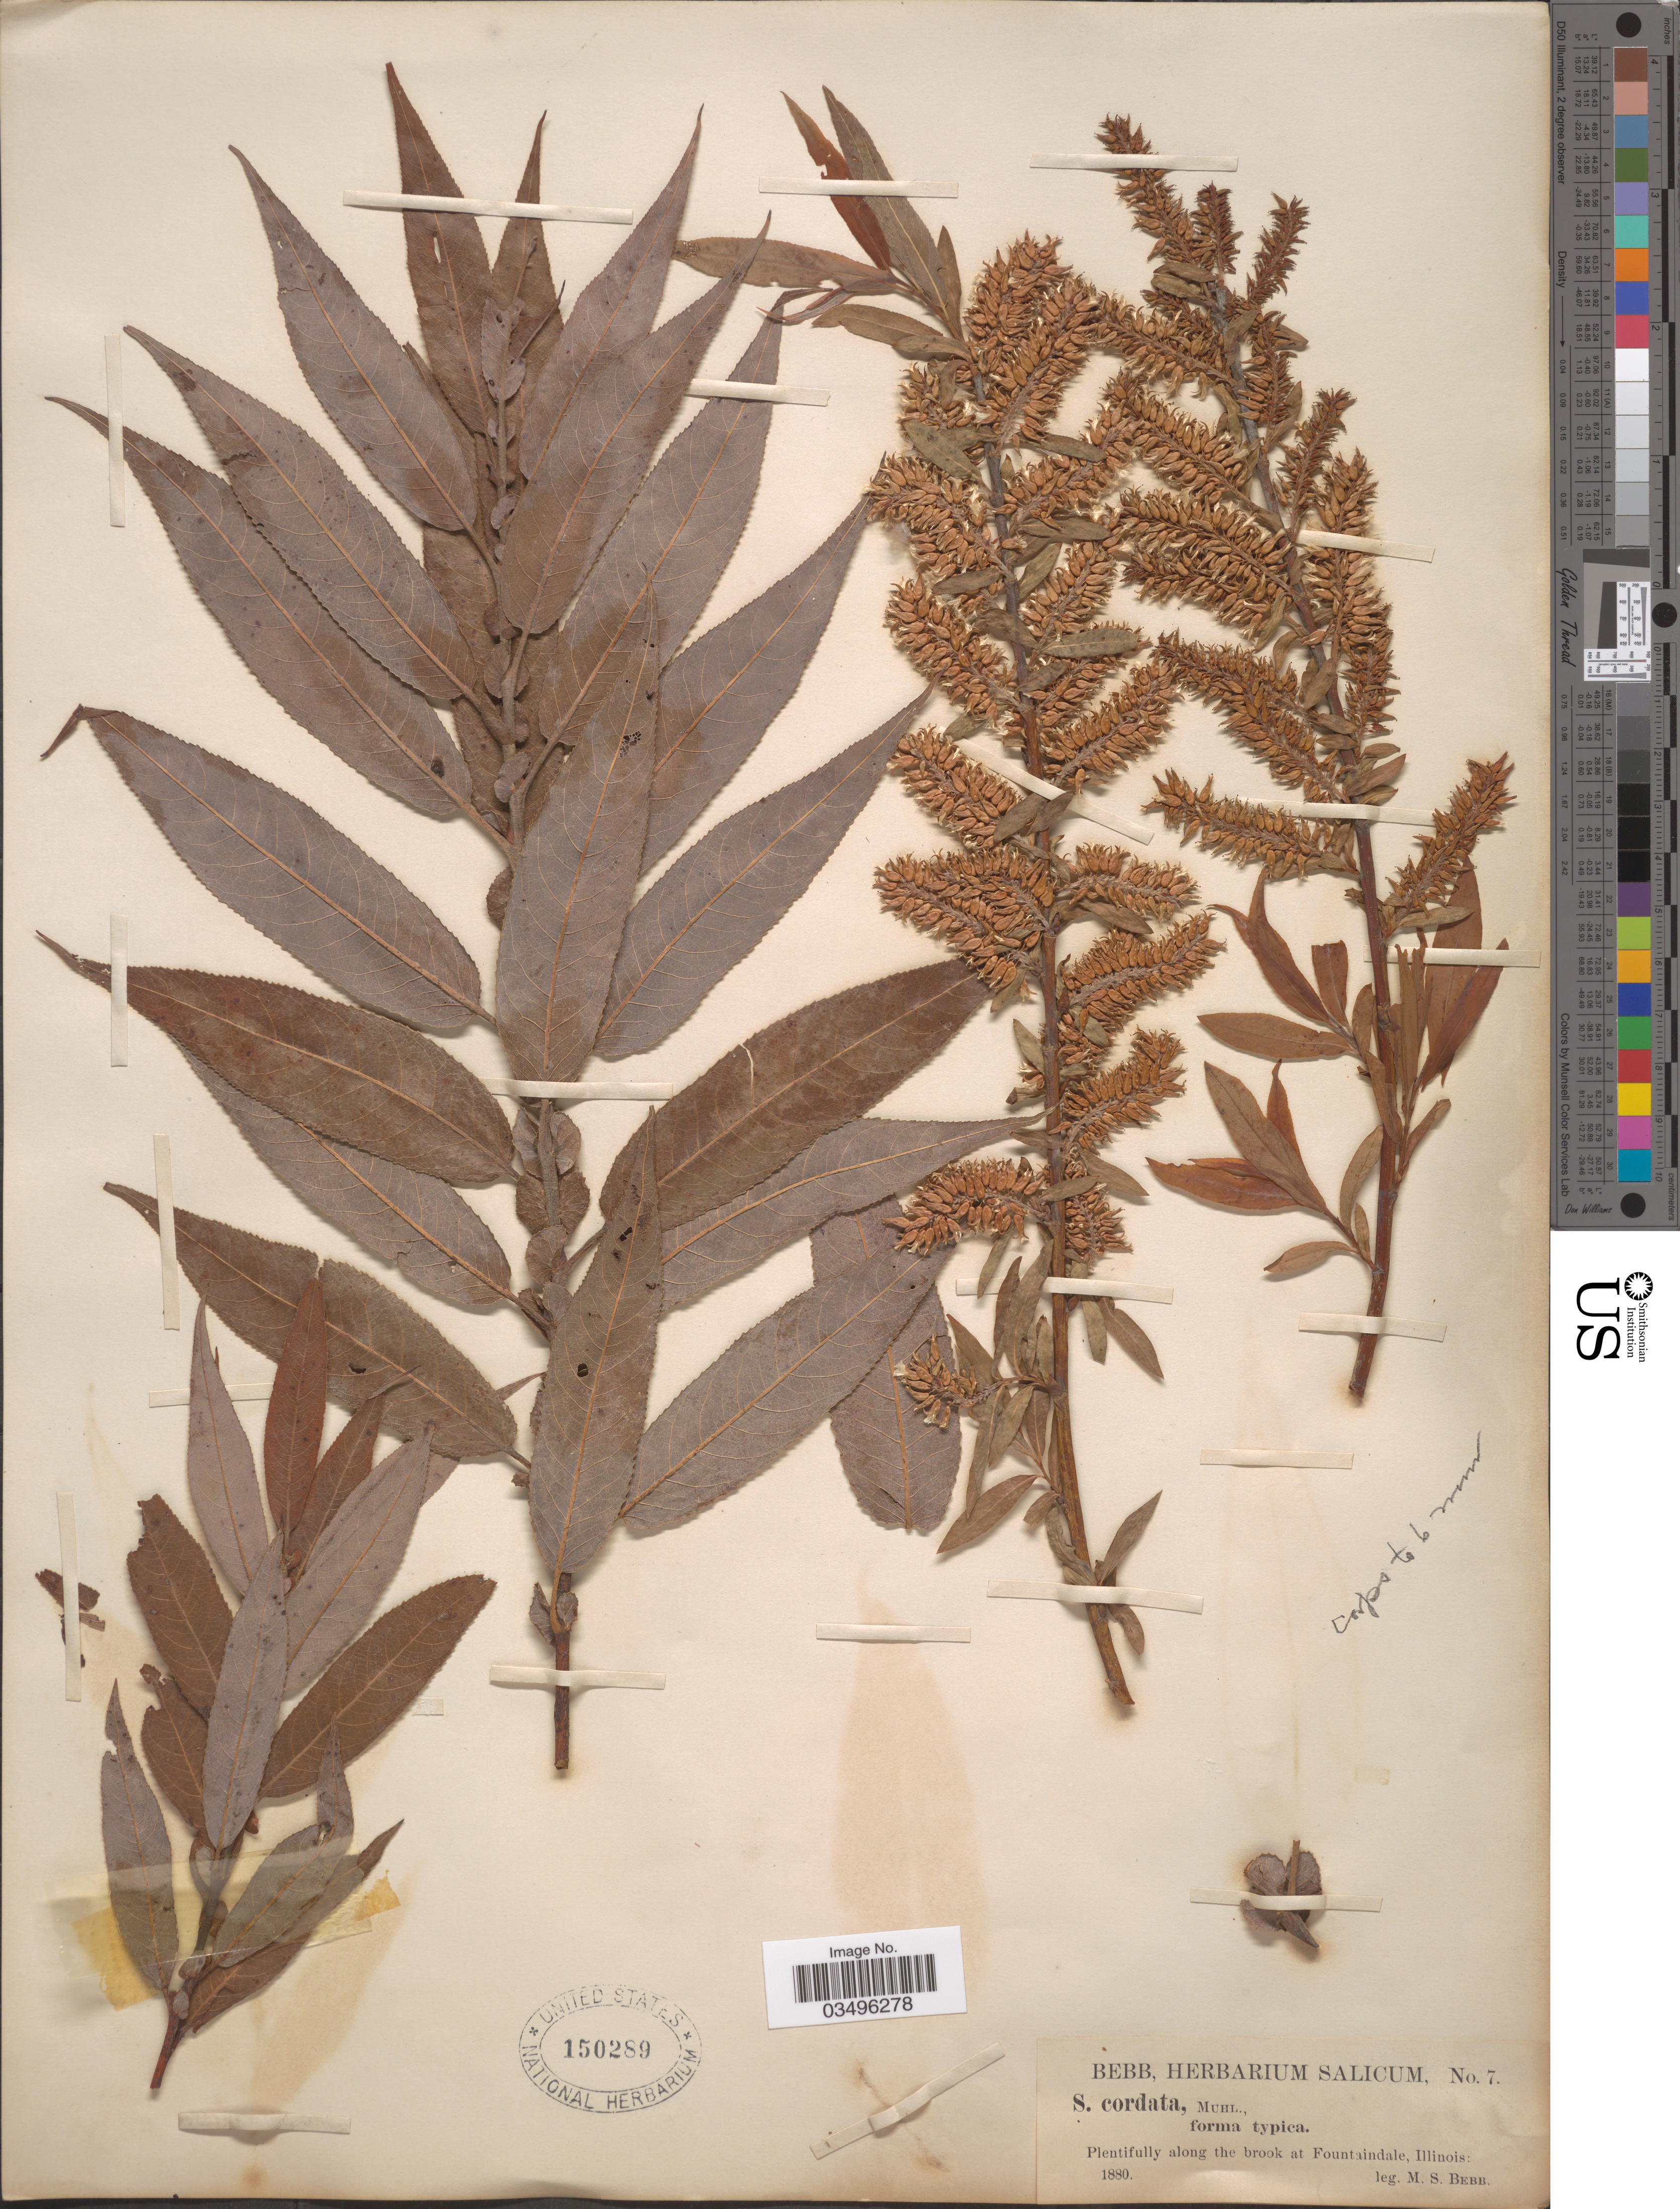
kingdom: Plantae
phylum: Tracheophyta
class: Magnoliopsida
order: Malpighiales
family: Salicaceae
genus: Salix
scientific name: Salix cordata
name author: Michx.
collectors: M. Bebb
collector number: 7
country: United States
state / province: Illinois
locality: Plentifully along the brook at Fountaindale.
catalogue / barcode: US 150289